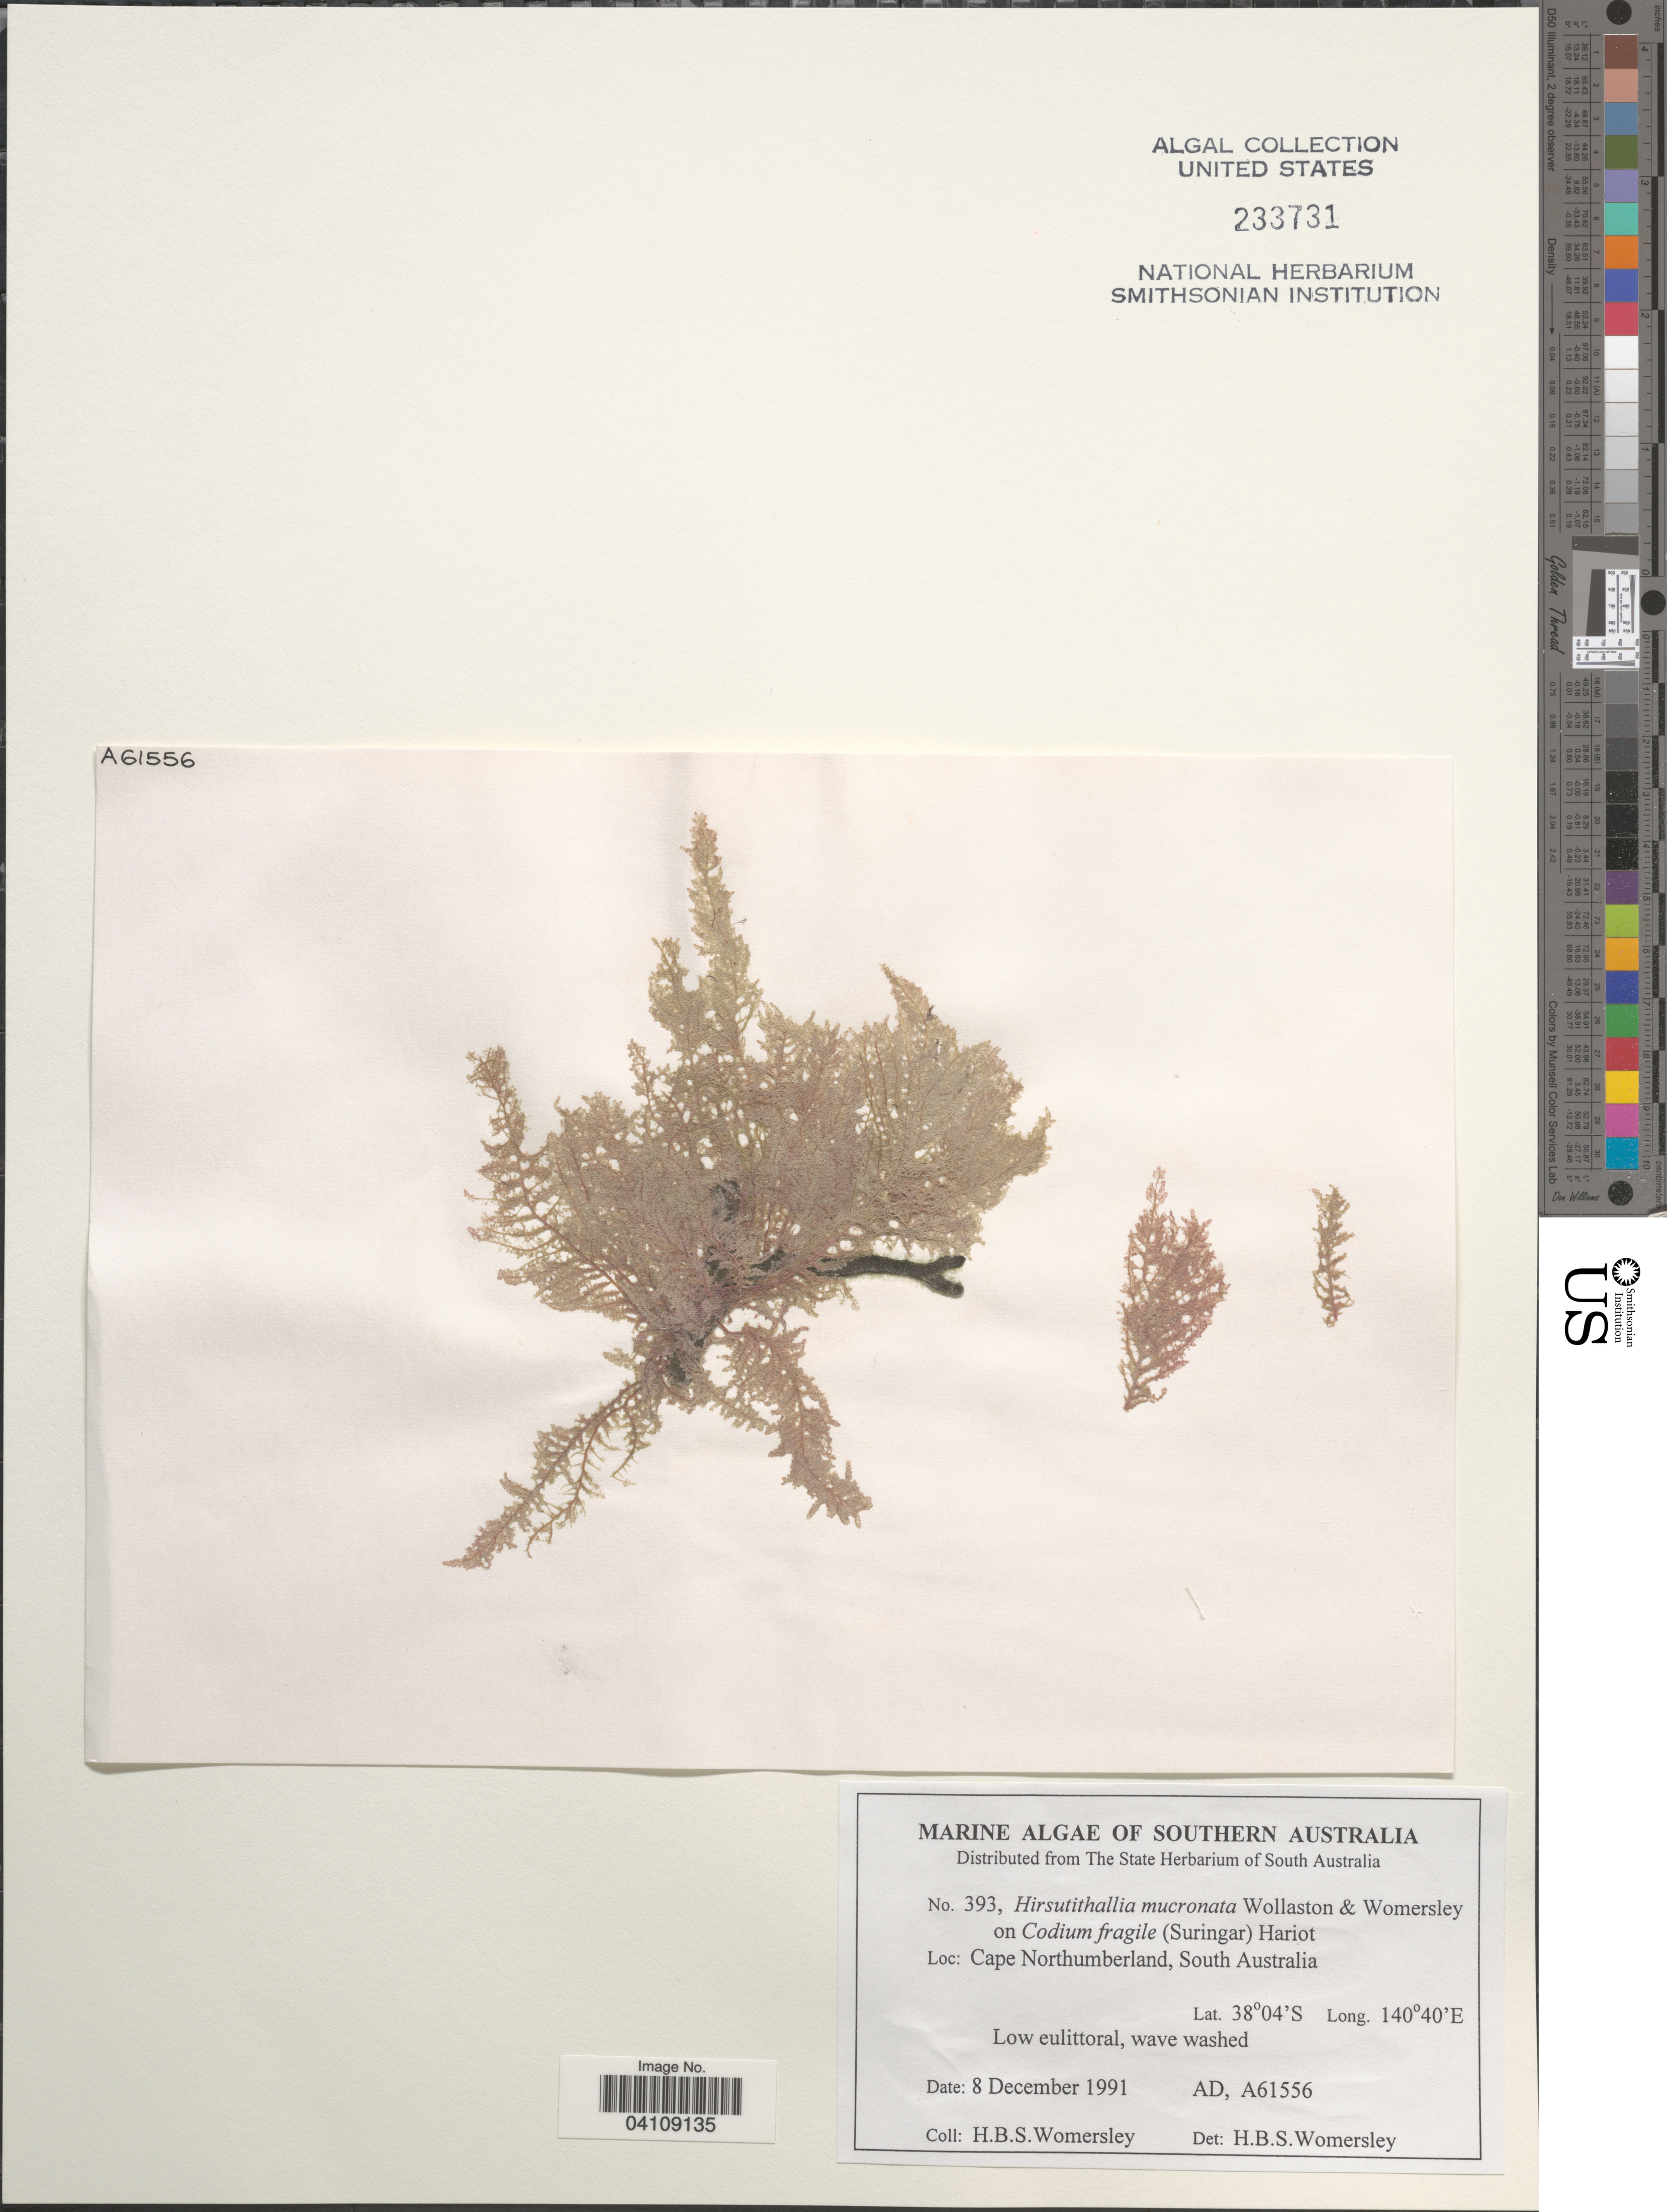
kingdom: Plantae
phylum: Rhodophyta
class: Florideophyceae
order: Ceramiales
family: Callithamniaceae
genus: Hirsutithallia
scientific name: Hirsutithallia mucronata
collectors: H. B. S. Womersley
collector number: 393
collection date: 1991-12-08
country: Australia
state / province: South Australia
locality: Southern Australia. Cape Northumberland.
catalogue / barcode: US 233731